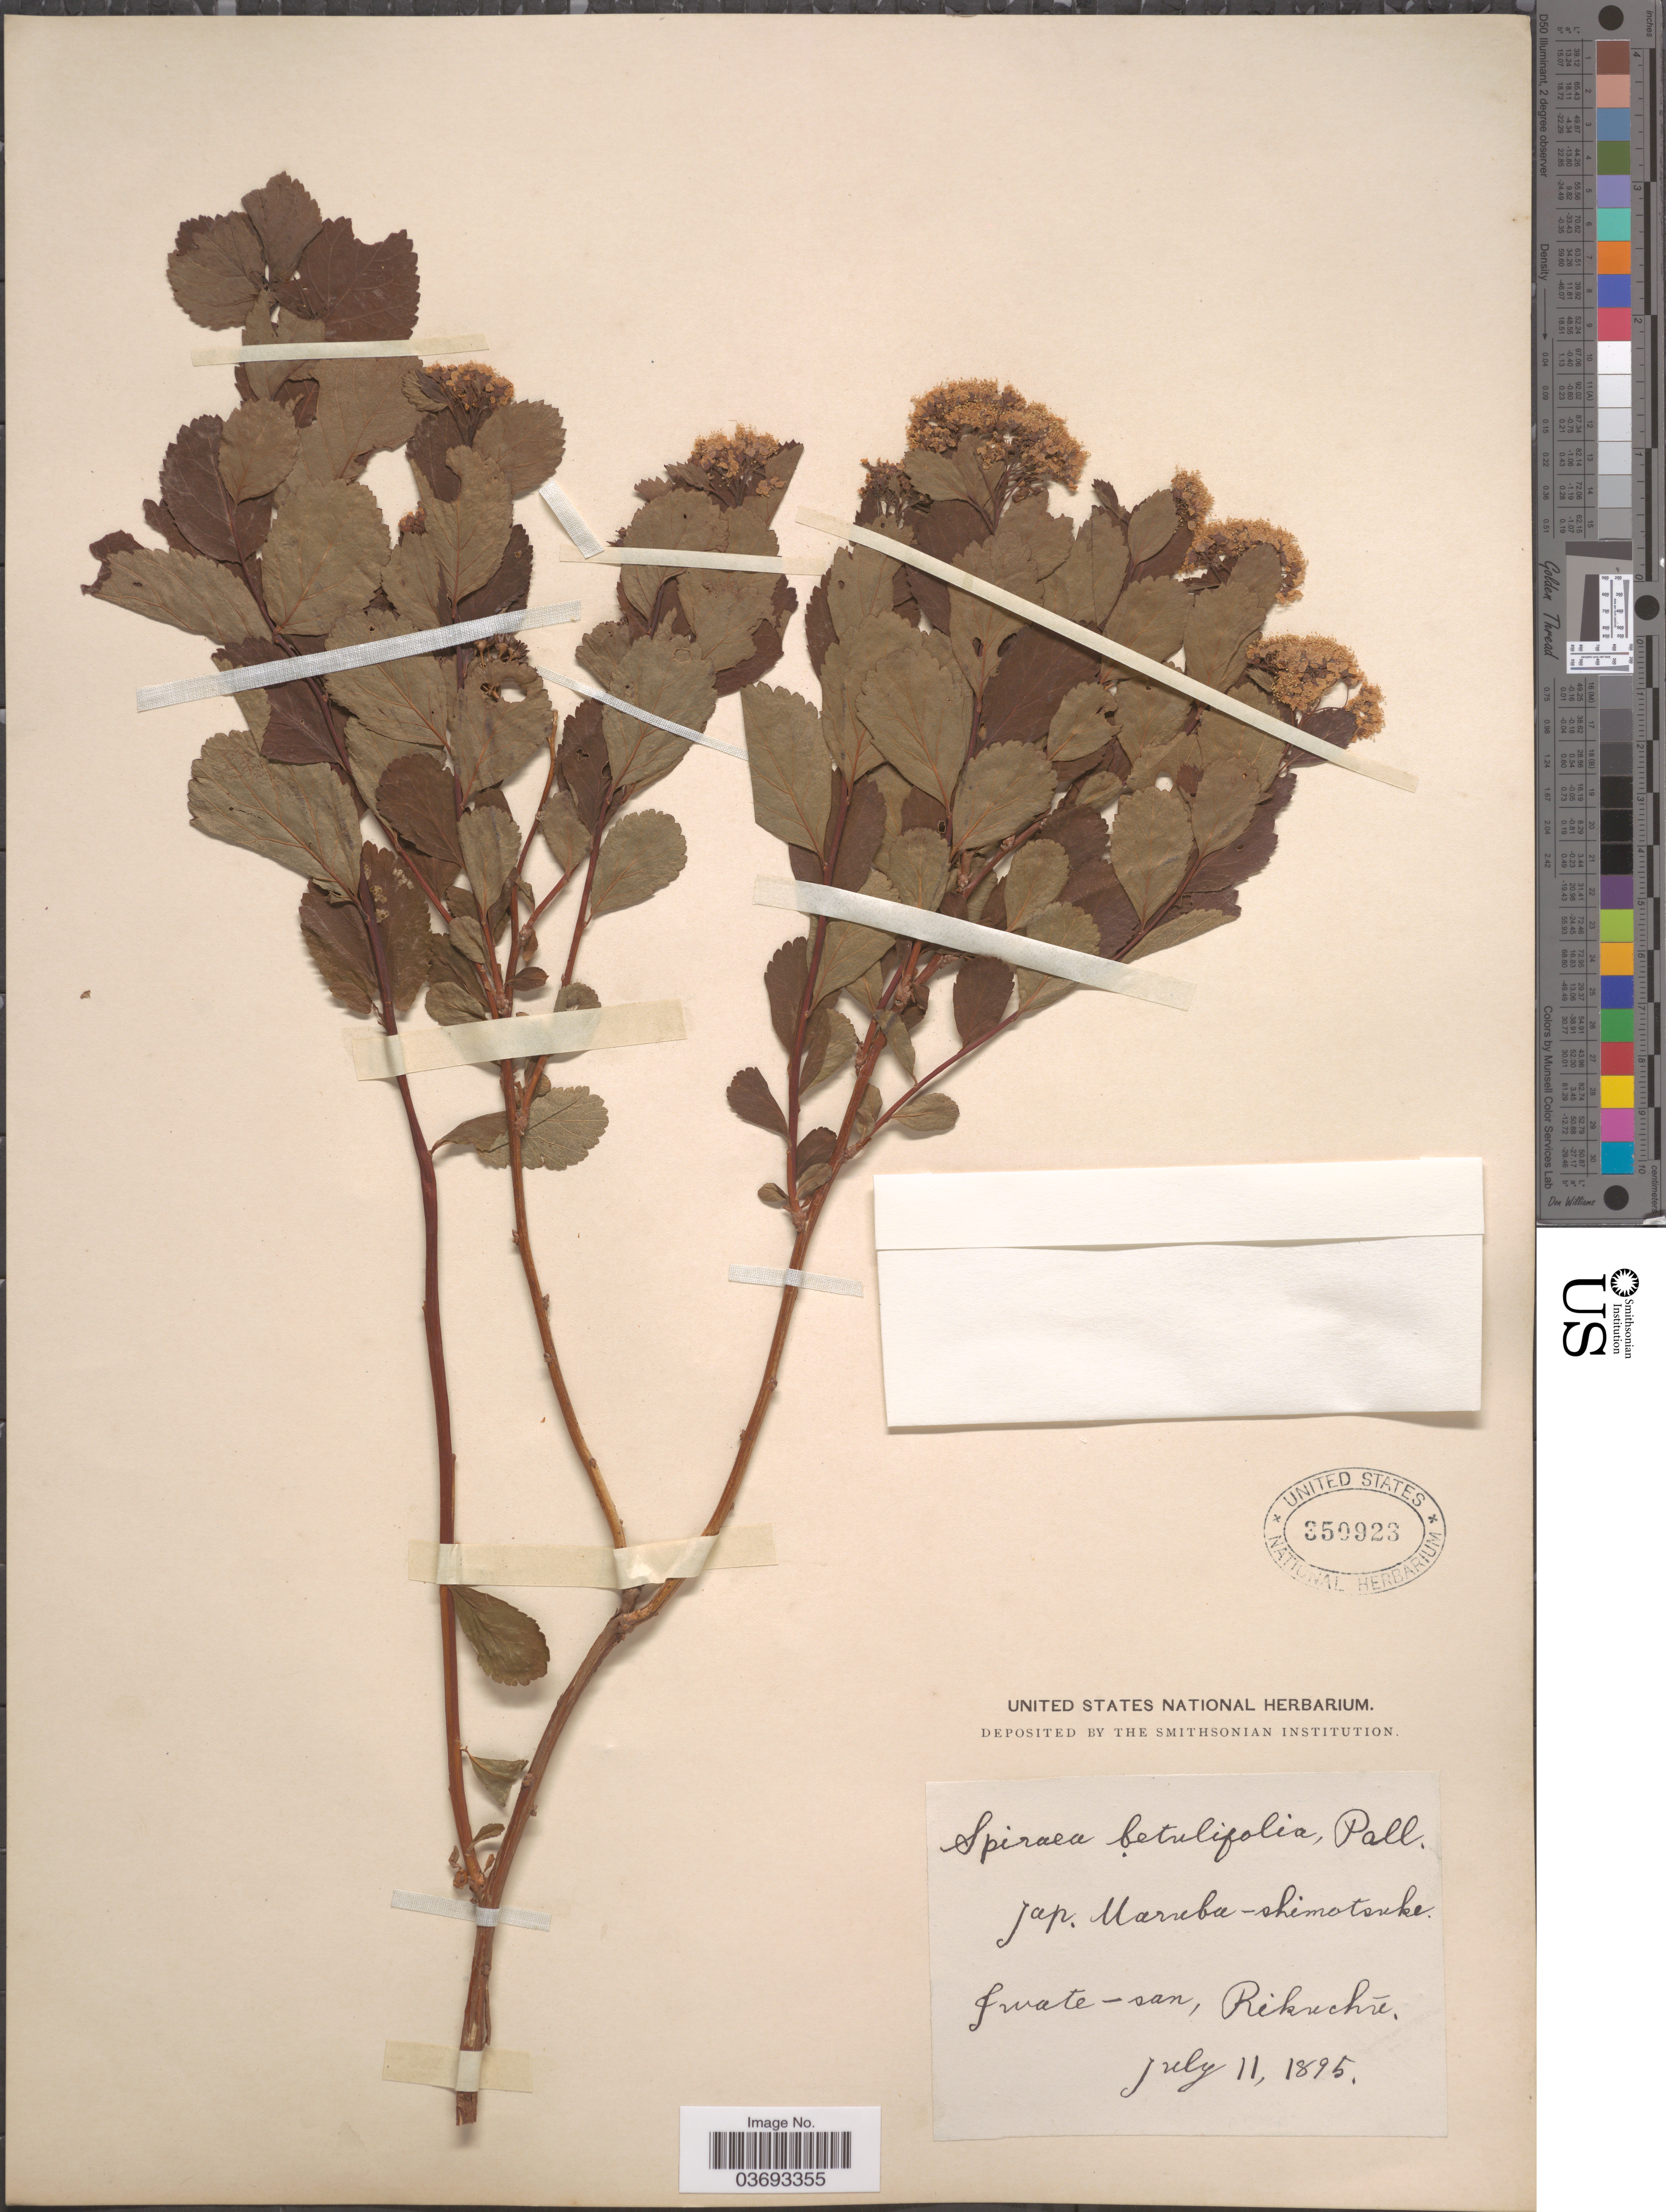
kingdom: Plantae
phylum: Tracheophyta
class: Magnoliopsida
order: Rosales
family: Rosaceae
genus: Spiraea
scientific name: Spiraea betulifolia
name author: Pall.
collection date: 1895-07-11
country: Japan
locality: Iwate-san, Rikuchū.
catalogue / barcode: US 350923